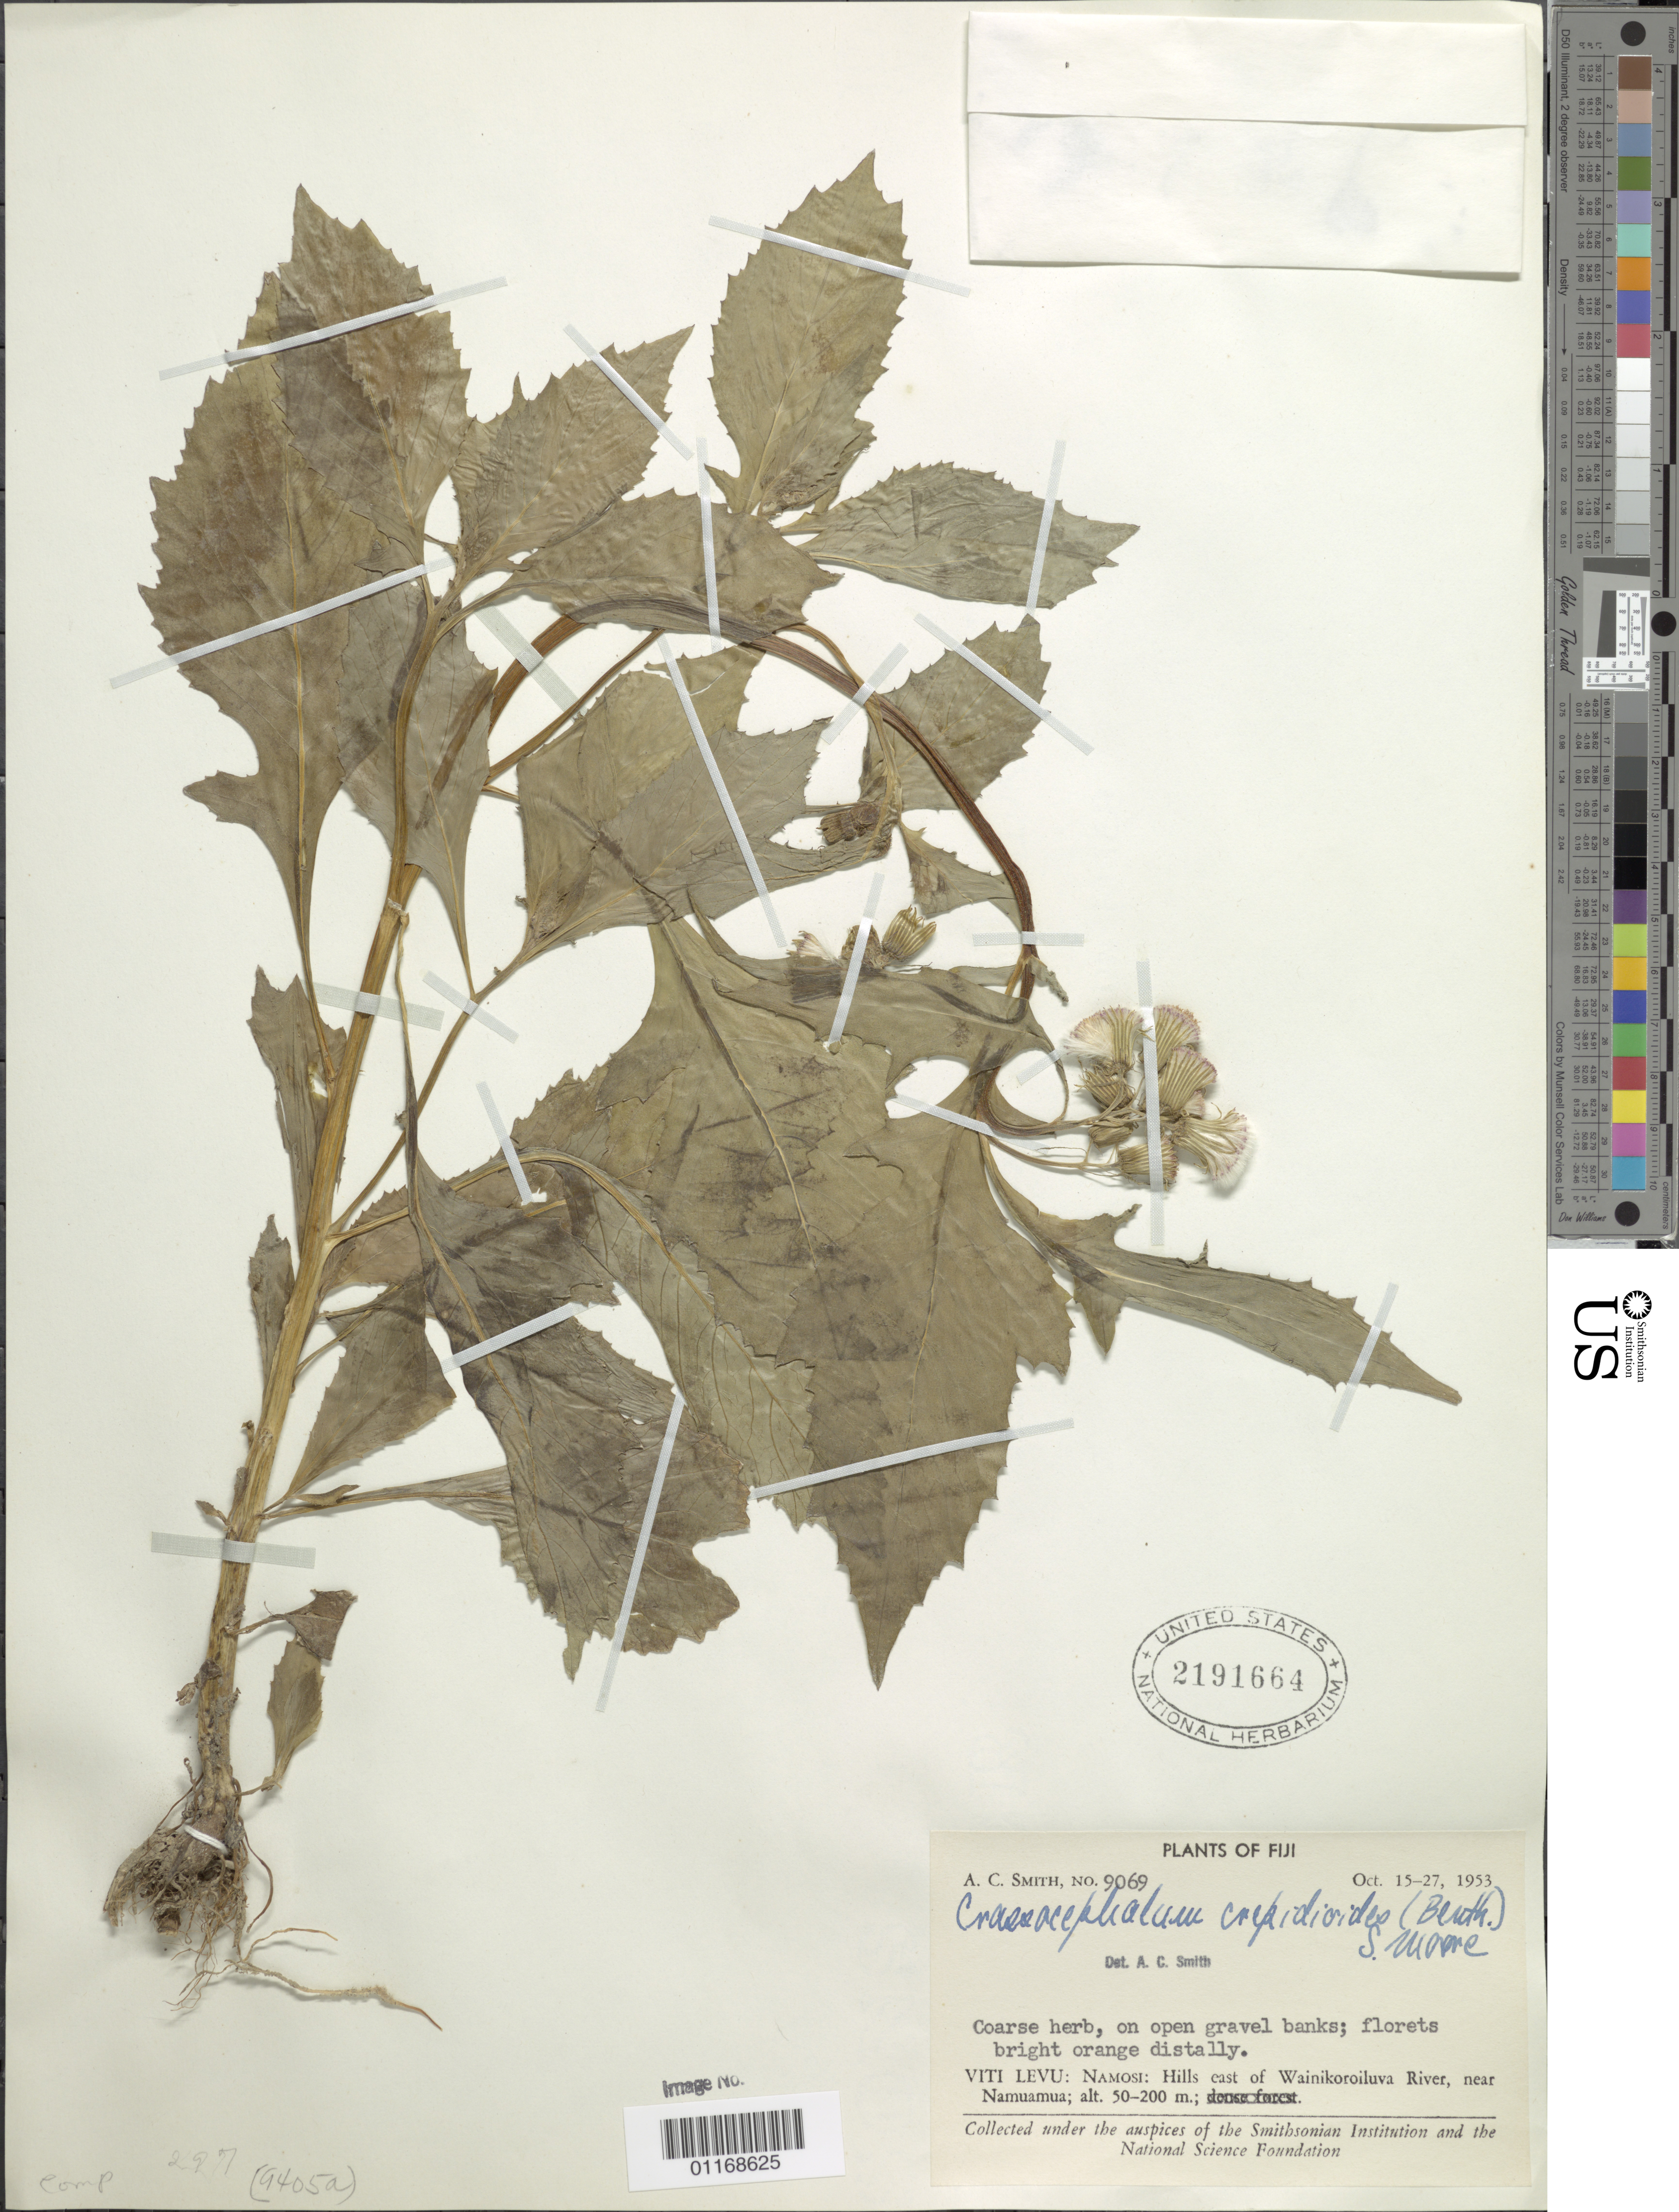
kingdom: Plantae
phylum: Tracheophyta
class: Magnoliopsida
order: Asterales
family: Asteraceae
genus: Crassocephalum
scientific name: Crassocephalum crepidioides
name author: (Benth.) S. Moore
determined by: Smith, A. C.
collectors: A. C. Smith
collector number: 9069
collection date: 1953-10-15/1953-10-27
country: Fiji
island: Viti Levu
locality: Namosi: Hills E of Wainikoroiluva River, near Namuamua.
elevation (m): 50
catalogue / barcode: US 2191664